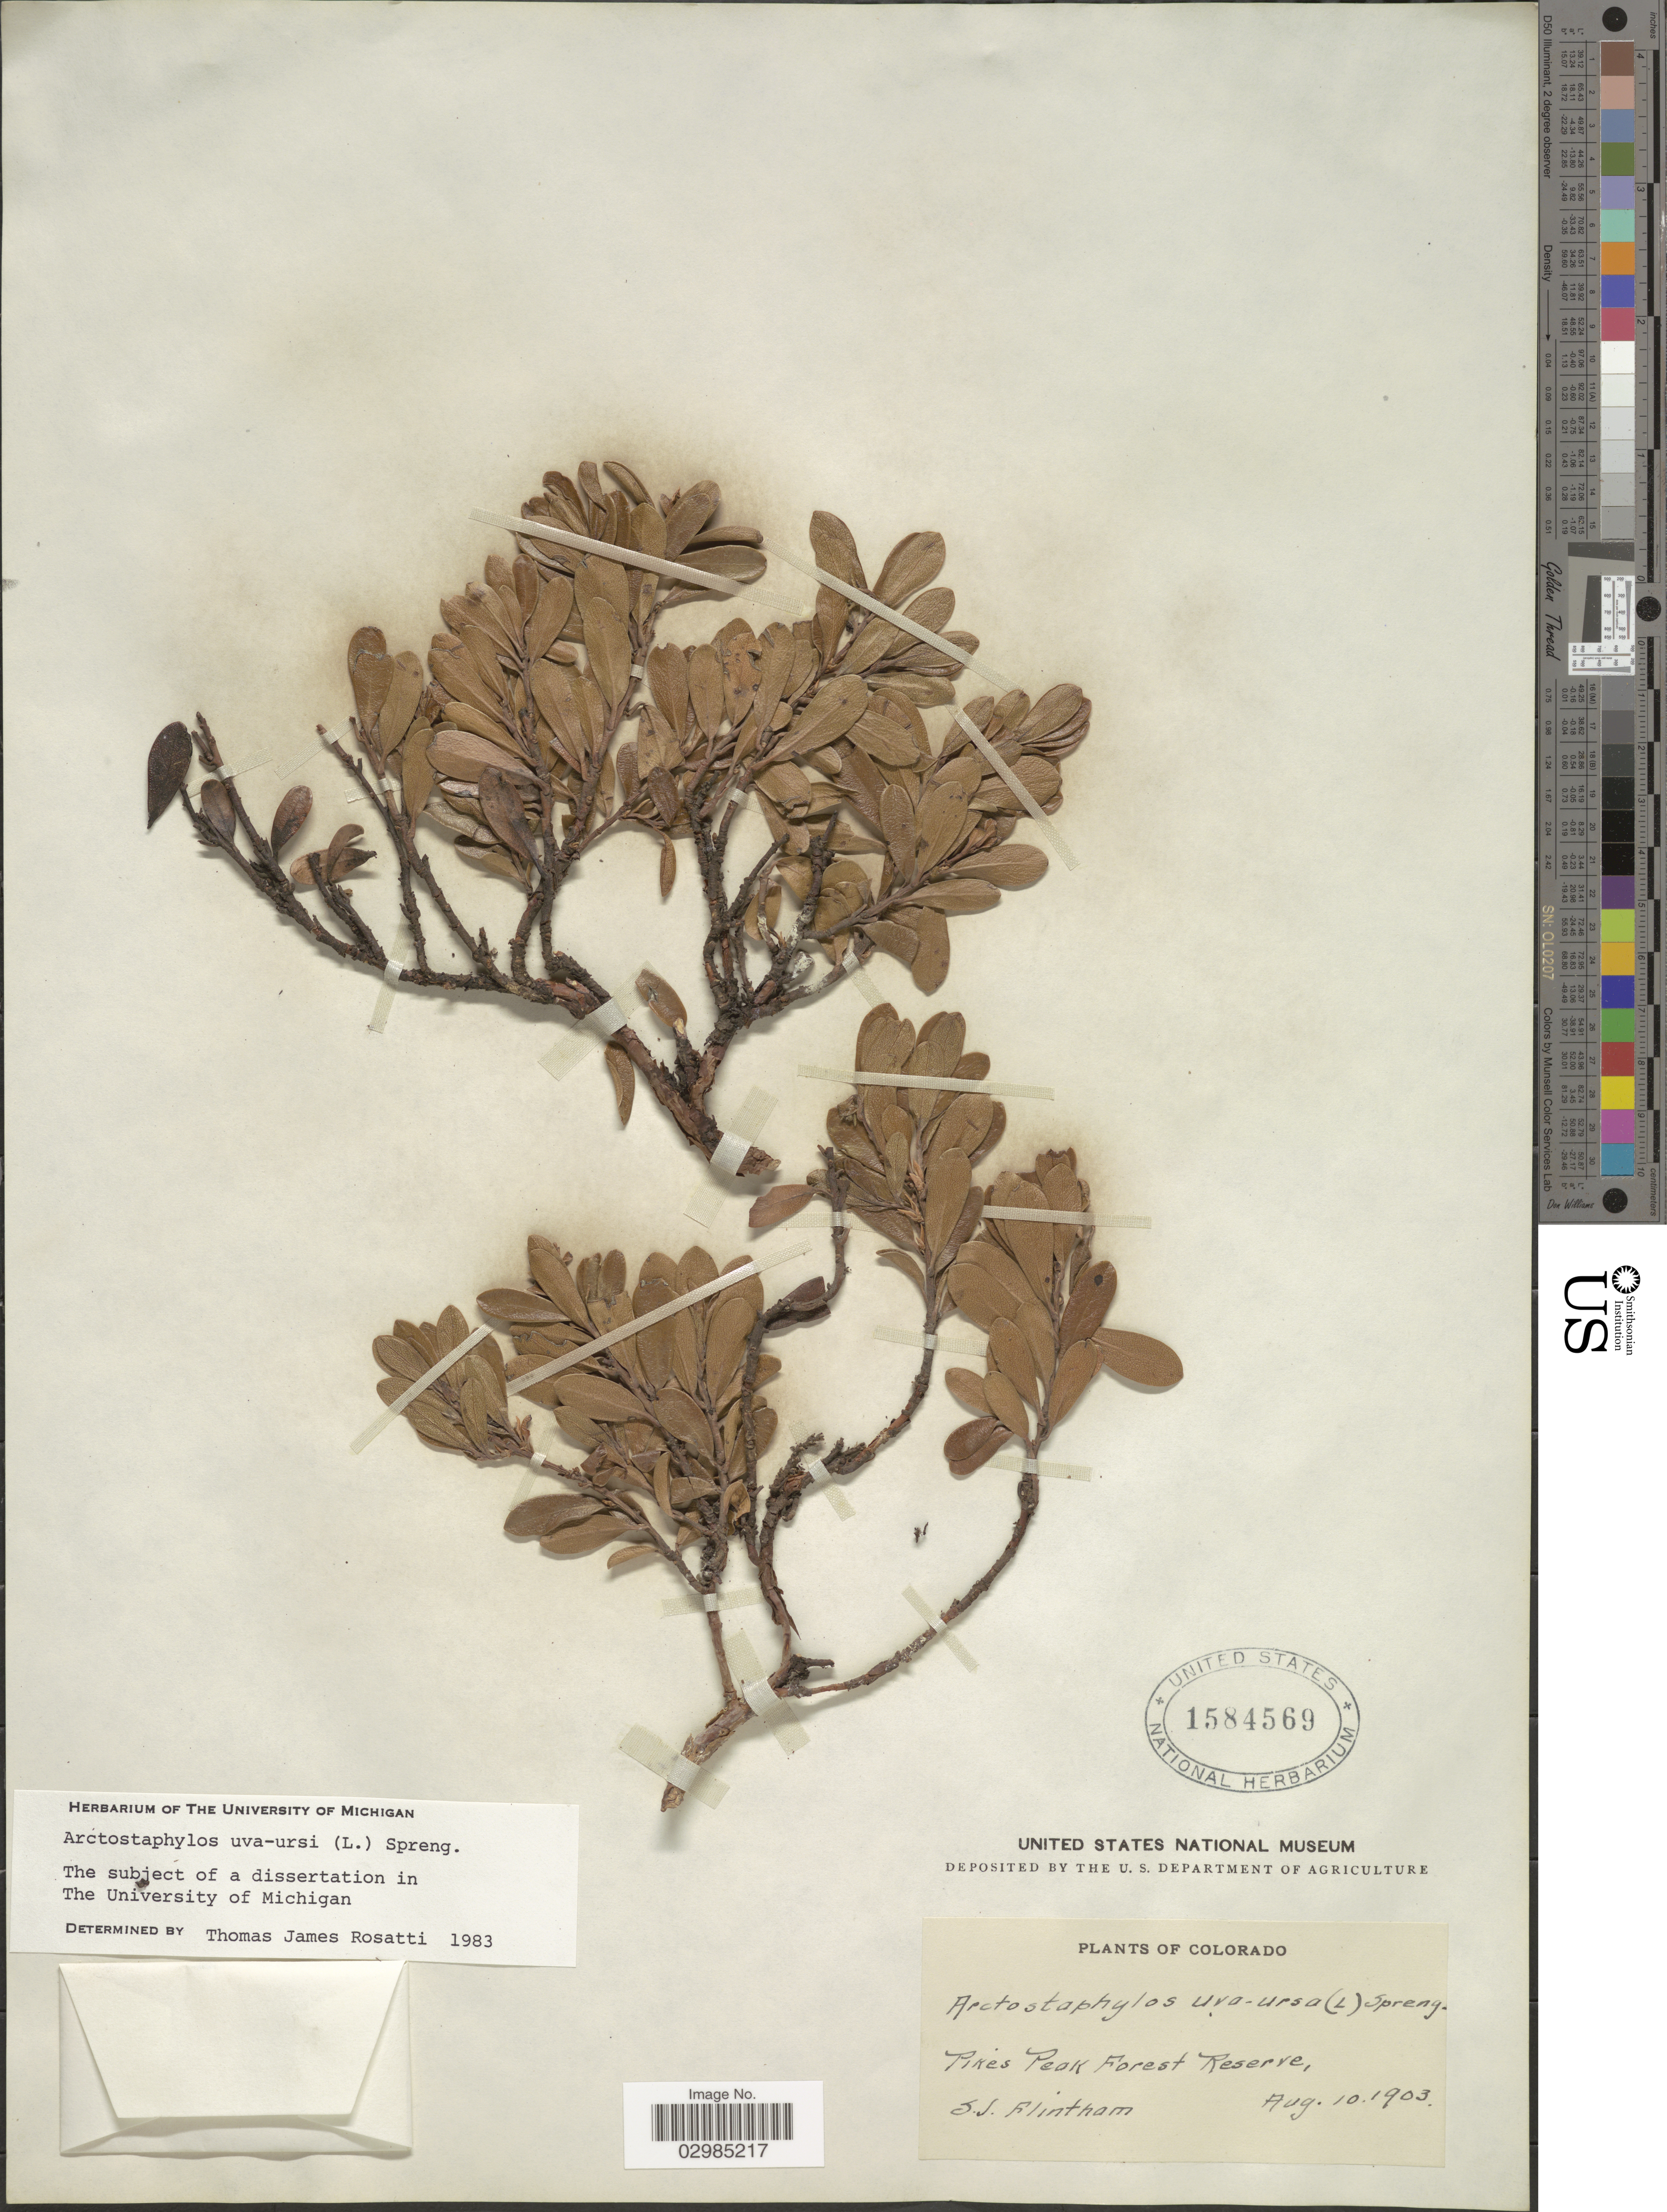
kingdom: Plantae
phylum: Tracheophyta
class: Magnoliopsida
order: Ericales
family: Ericaceae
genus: Arctostaphylos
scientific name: Arctostaphylos uva-ursi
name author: (L.) Spreng.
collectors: S. Flintham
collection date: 1903-08-10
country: United States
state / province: Colorado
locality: Pikes Peak Forest Reserve.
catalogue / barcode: US 1584569